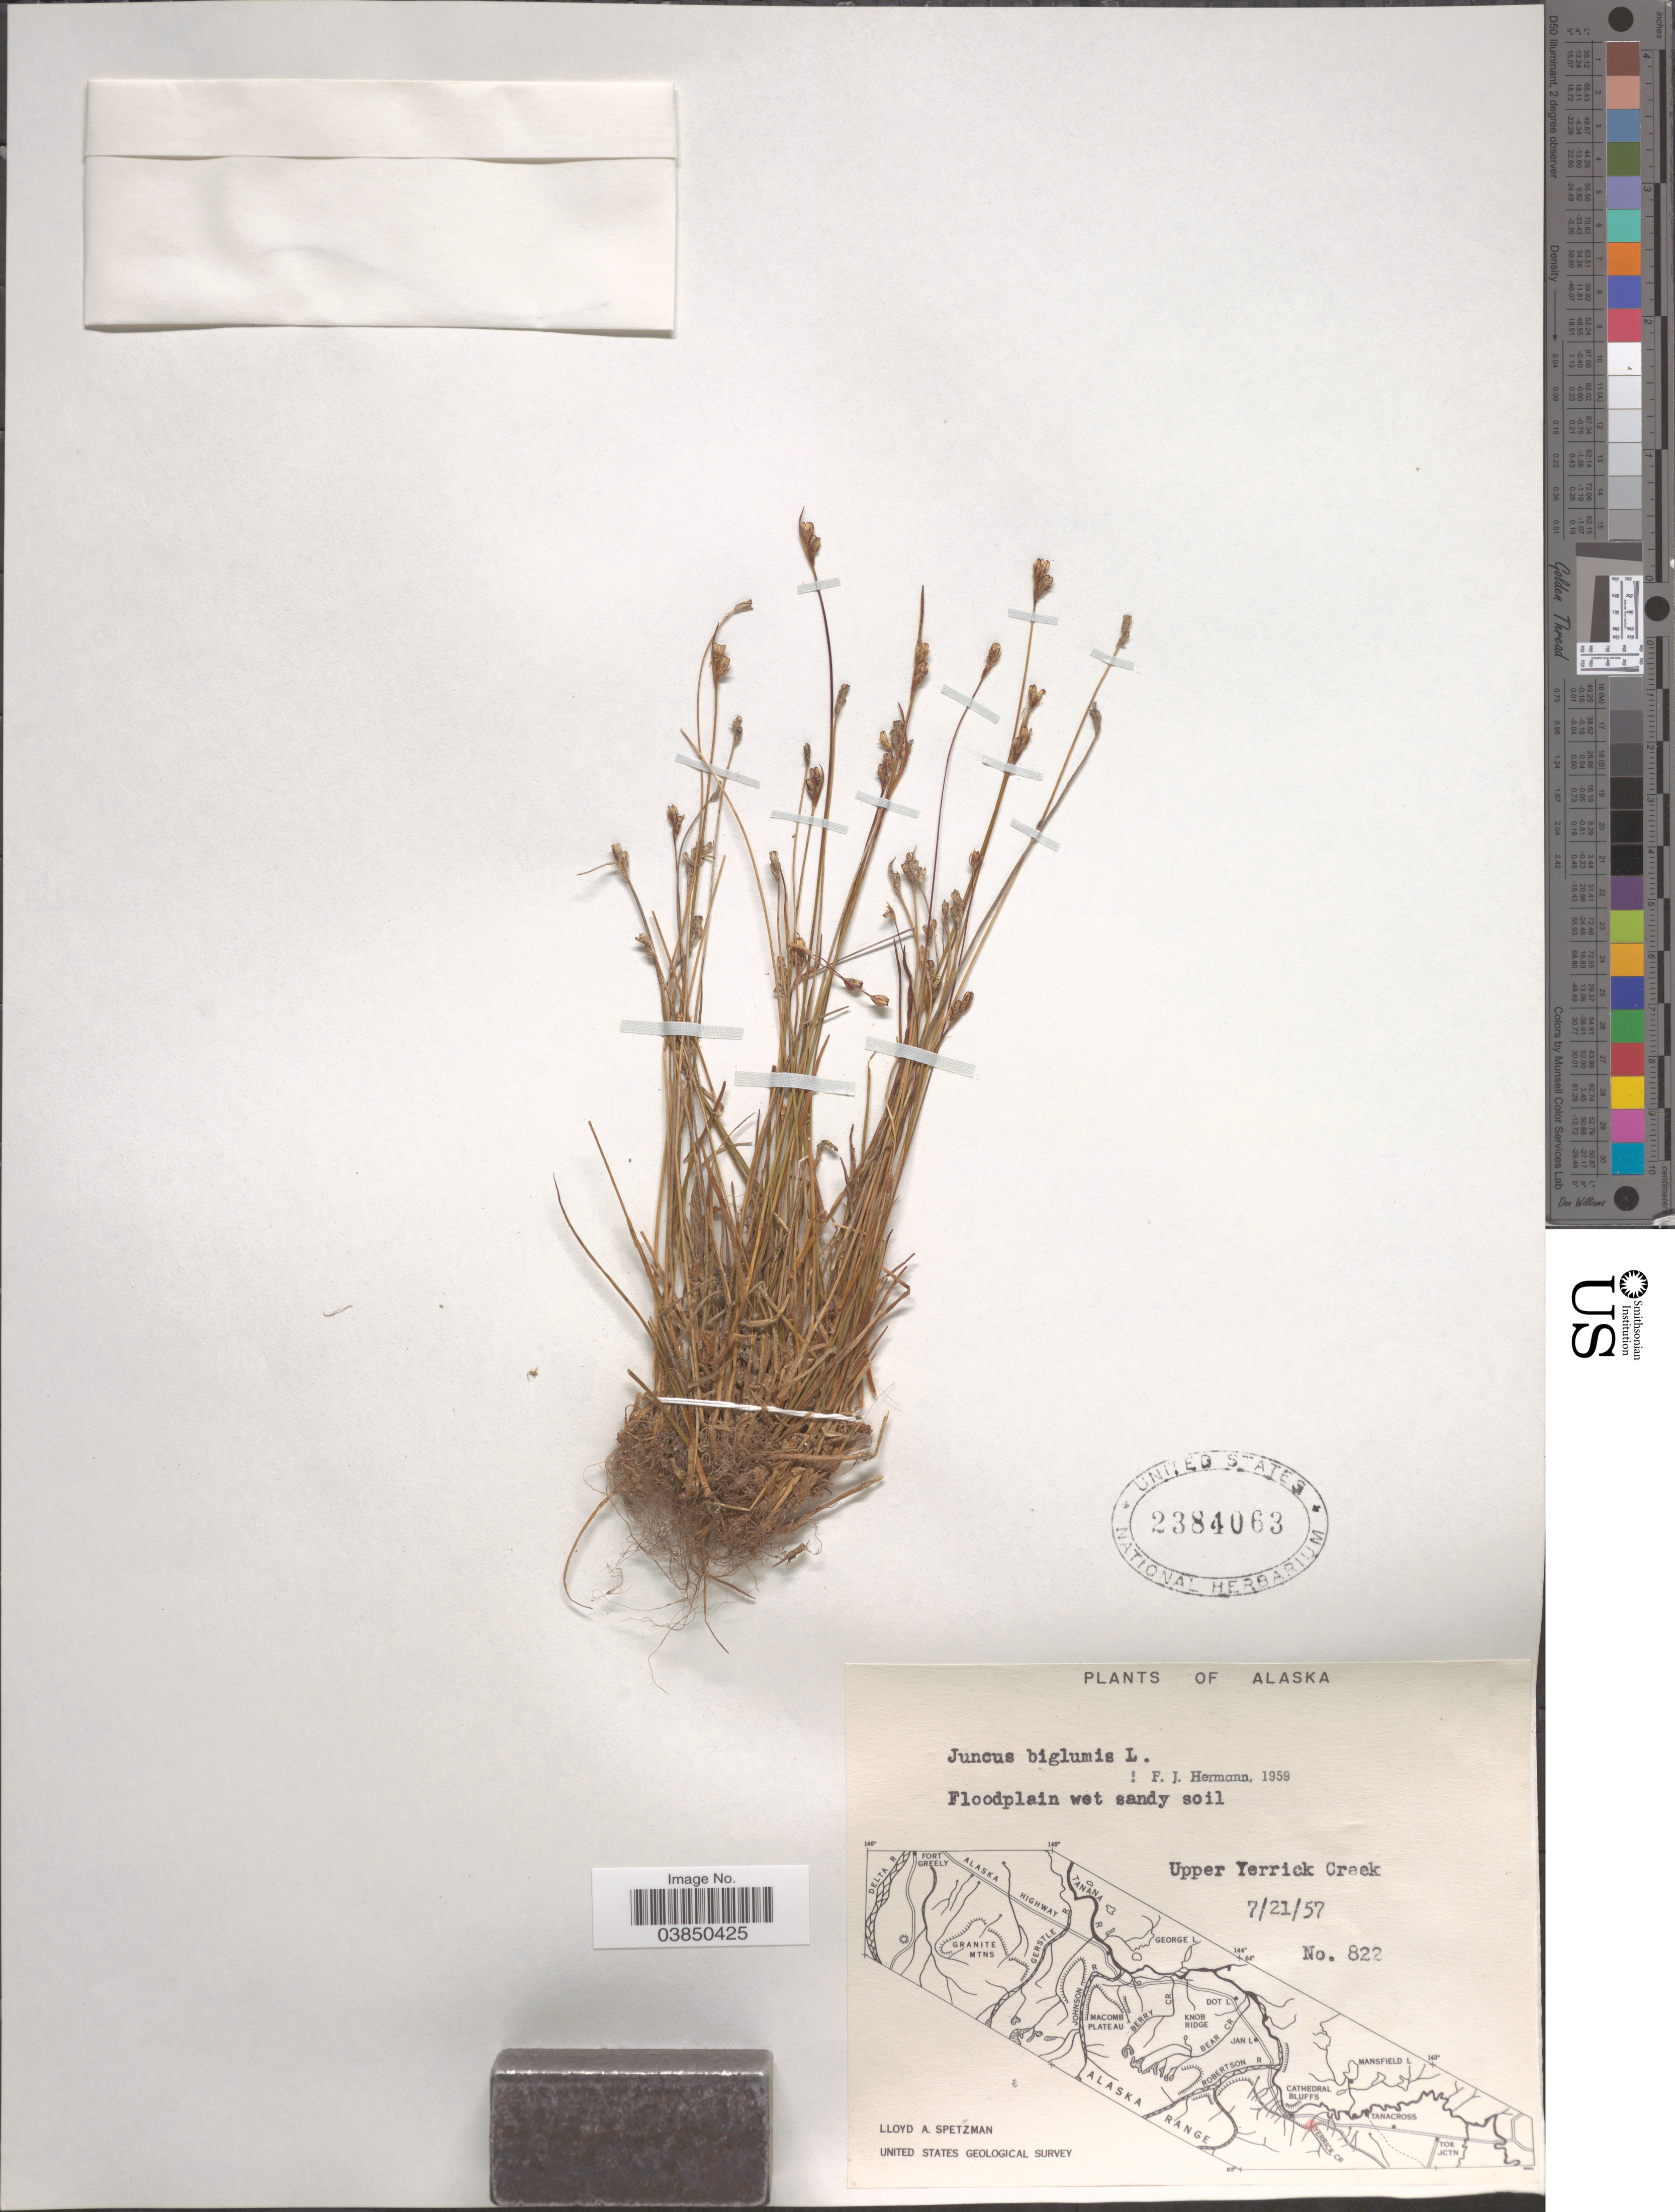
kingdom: Plantae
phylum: Tracheophyta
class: Liliopsida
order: Poales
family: Juncaceae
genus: Juncus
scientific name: Juncus biglumis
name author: L.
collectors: L. Spetzman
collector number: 822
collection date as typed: Transcribed d/m/y: 21/7/57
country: United States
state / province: Alaska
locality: Upper Yerrick Creek.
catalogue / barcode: US 2384063